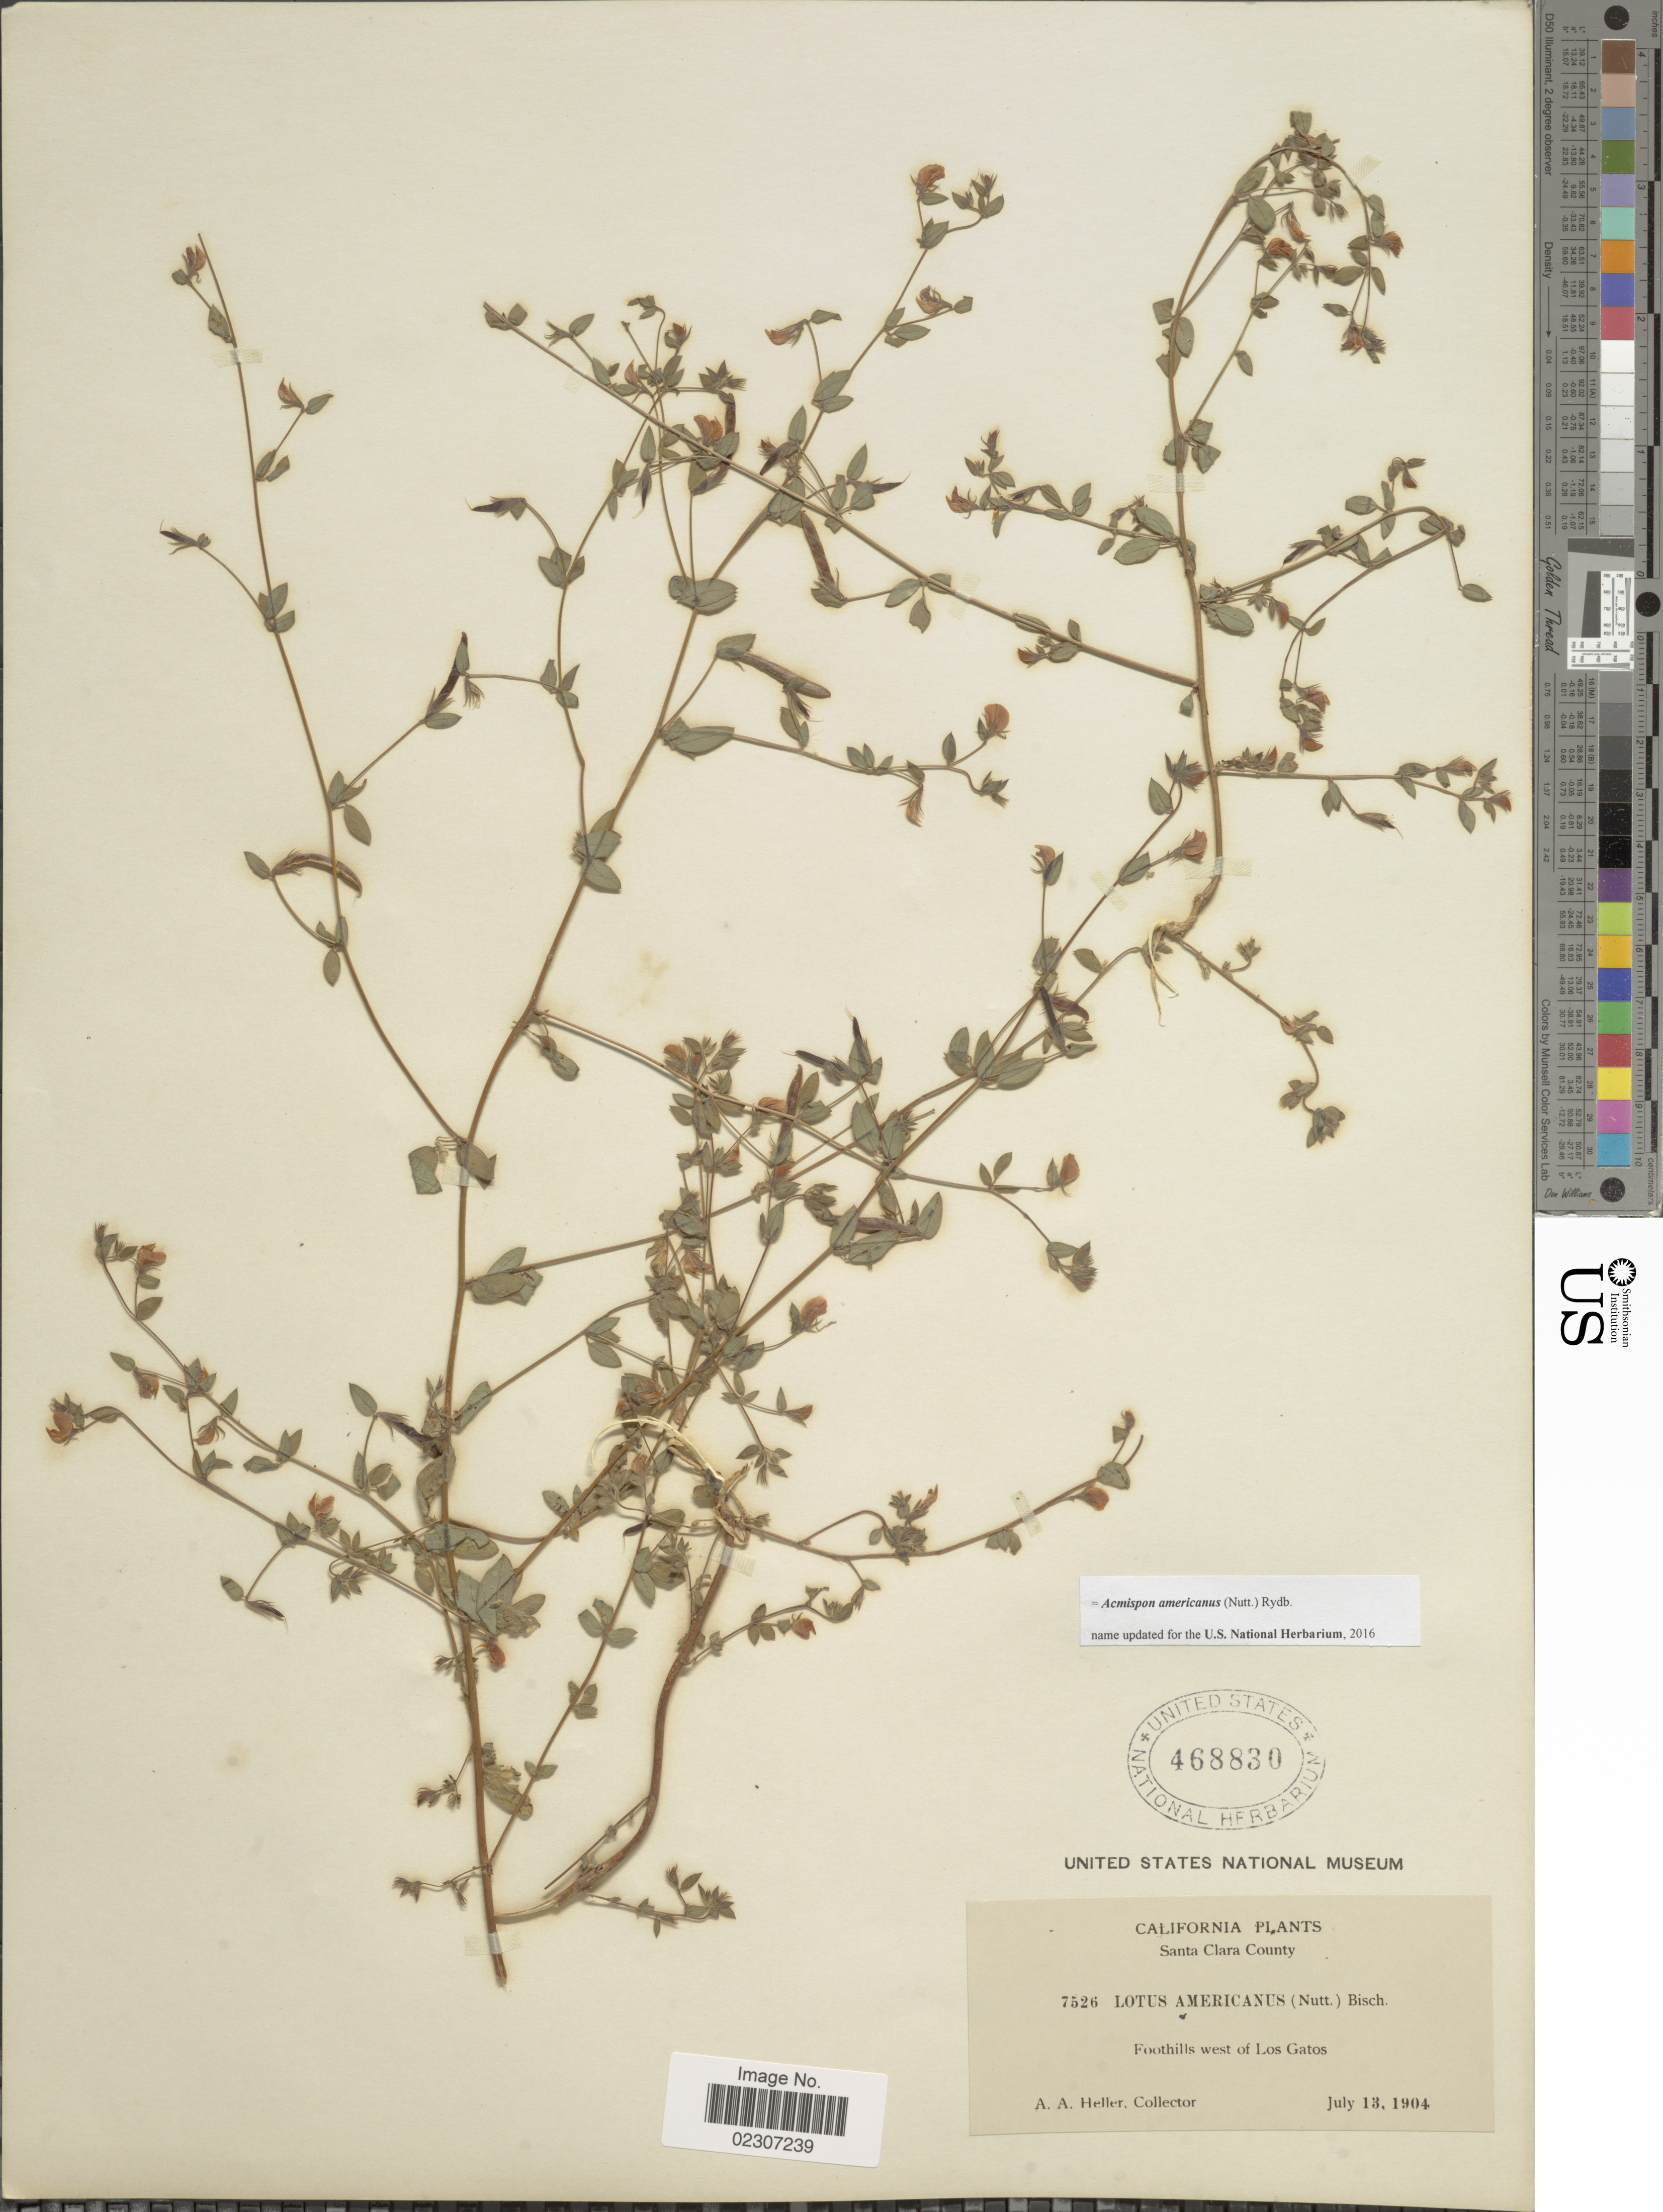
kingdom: Plantae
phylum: Tracheophyta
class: Magnoliopsida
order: Fabales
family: Fabaceae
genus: Acmispon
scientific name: Acmispon americanus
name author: (Nutt.) Rydb.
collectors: A. A. Heller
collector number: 7526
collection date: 1904-07-13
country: United States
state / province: California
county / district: Santa Clara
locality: California, Foothills west of Los Gatos.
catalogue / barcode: US 468830